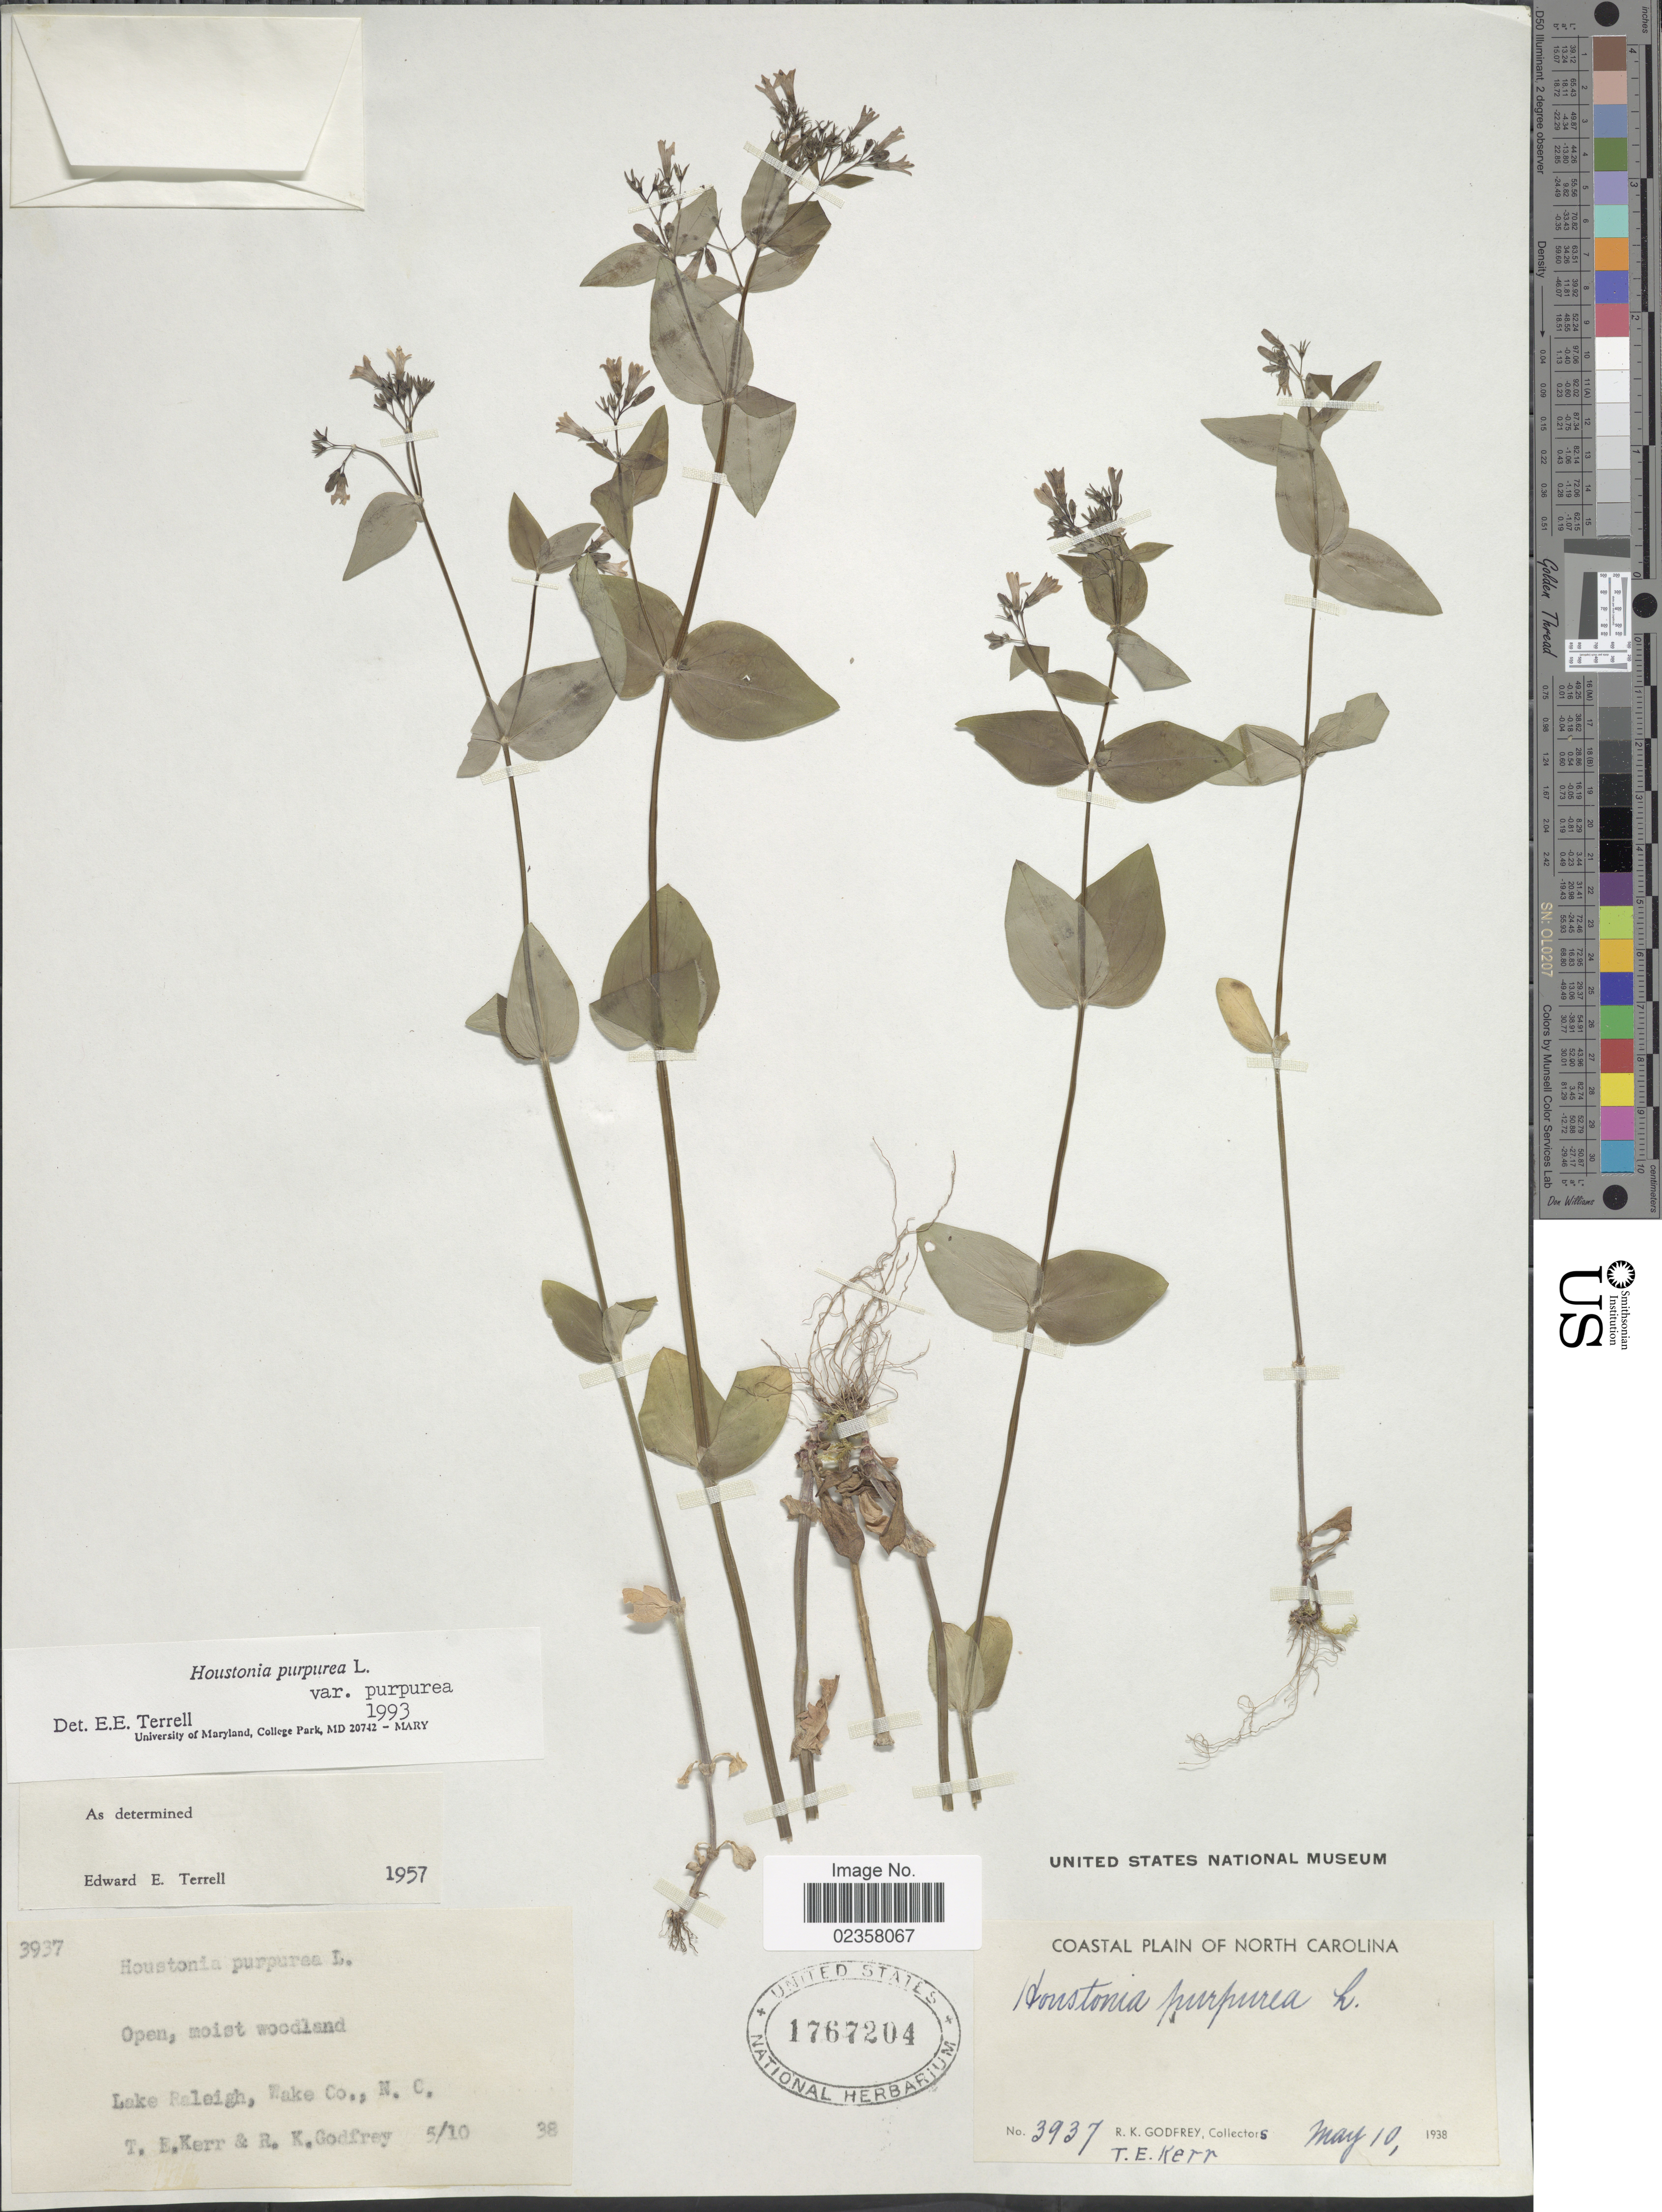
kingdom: Plantae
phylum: Tracheophyta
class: Magnoliopsida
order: Gentianales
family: Rubiaceae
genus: Houstonia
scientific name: Houstonia purpurea var. purpurea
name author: L.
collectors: T. E. Kerr & R. K. Godfrey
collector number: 3937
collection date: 1938-05-10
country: United States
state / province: North Carolina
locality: Coastal Plain, open, moist woodland, Lake Raleigh, Wake Co.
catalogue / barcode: US 1767204